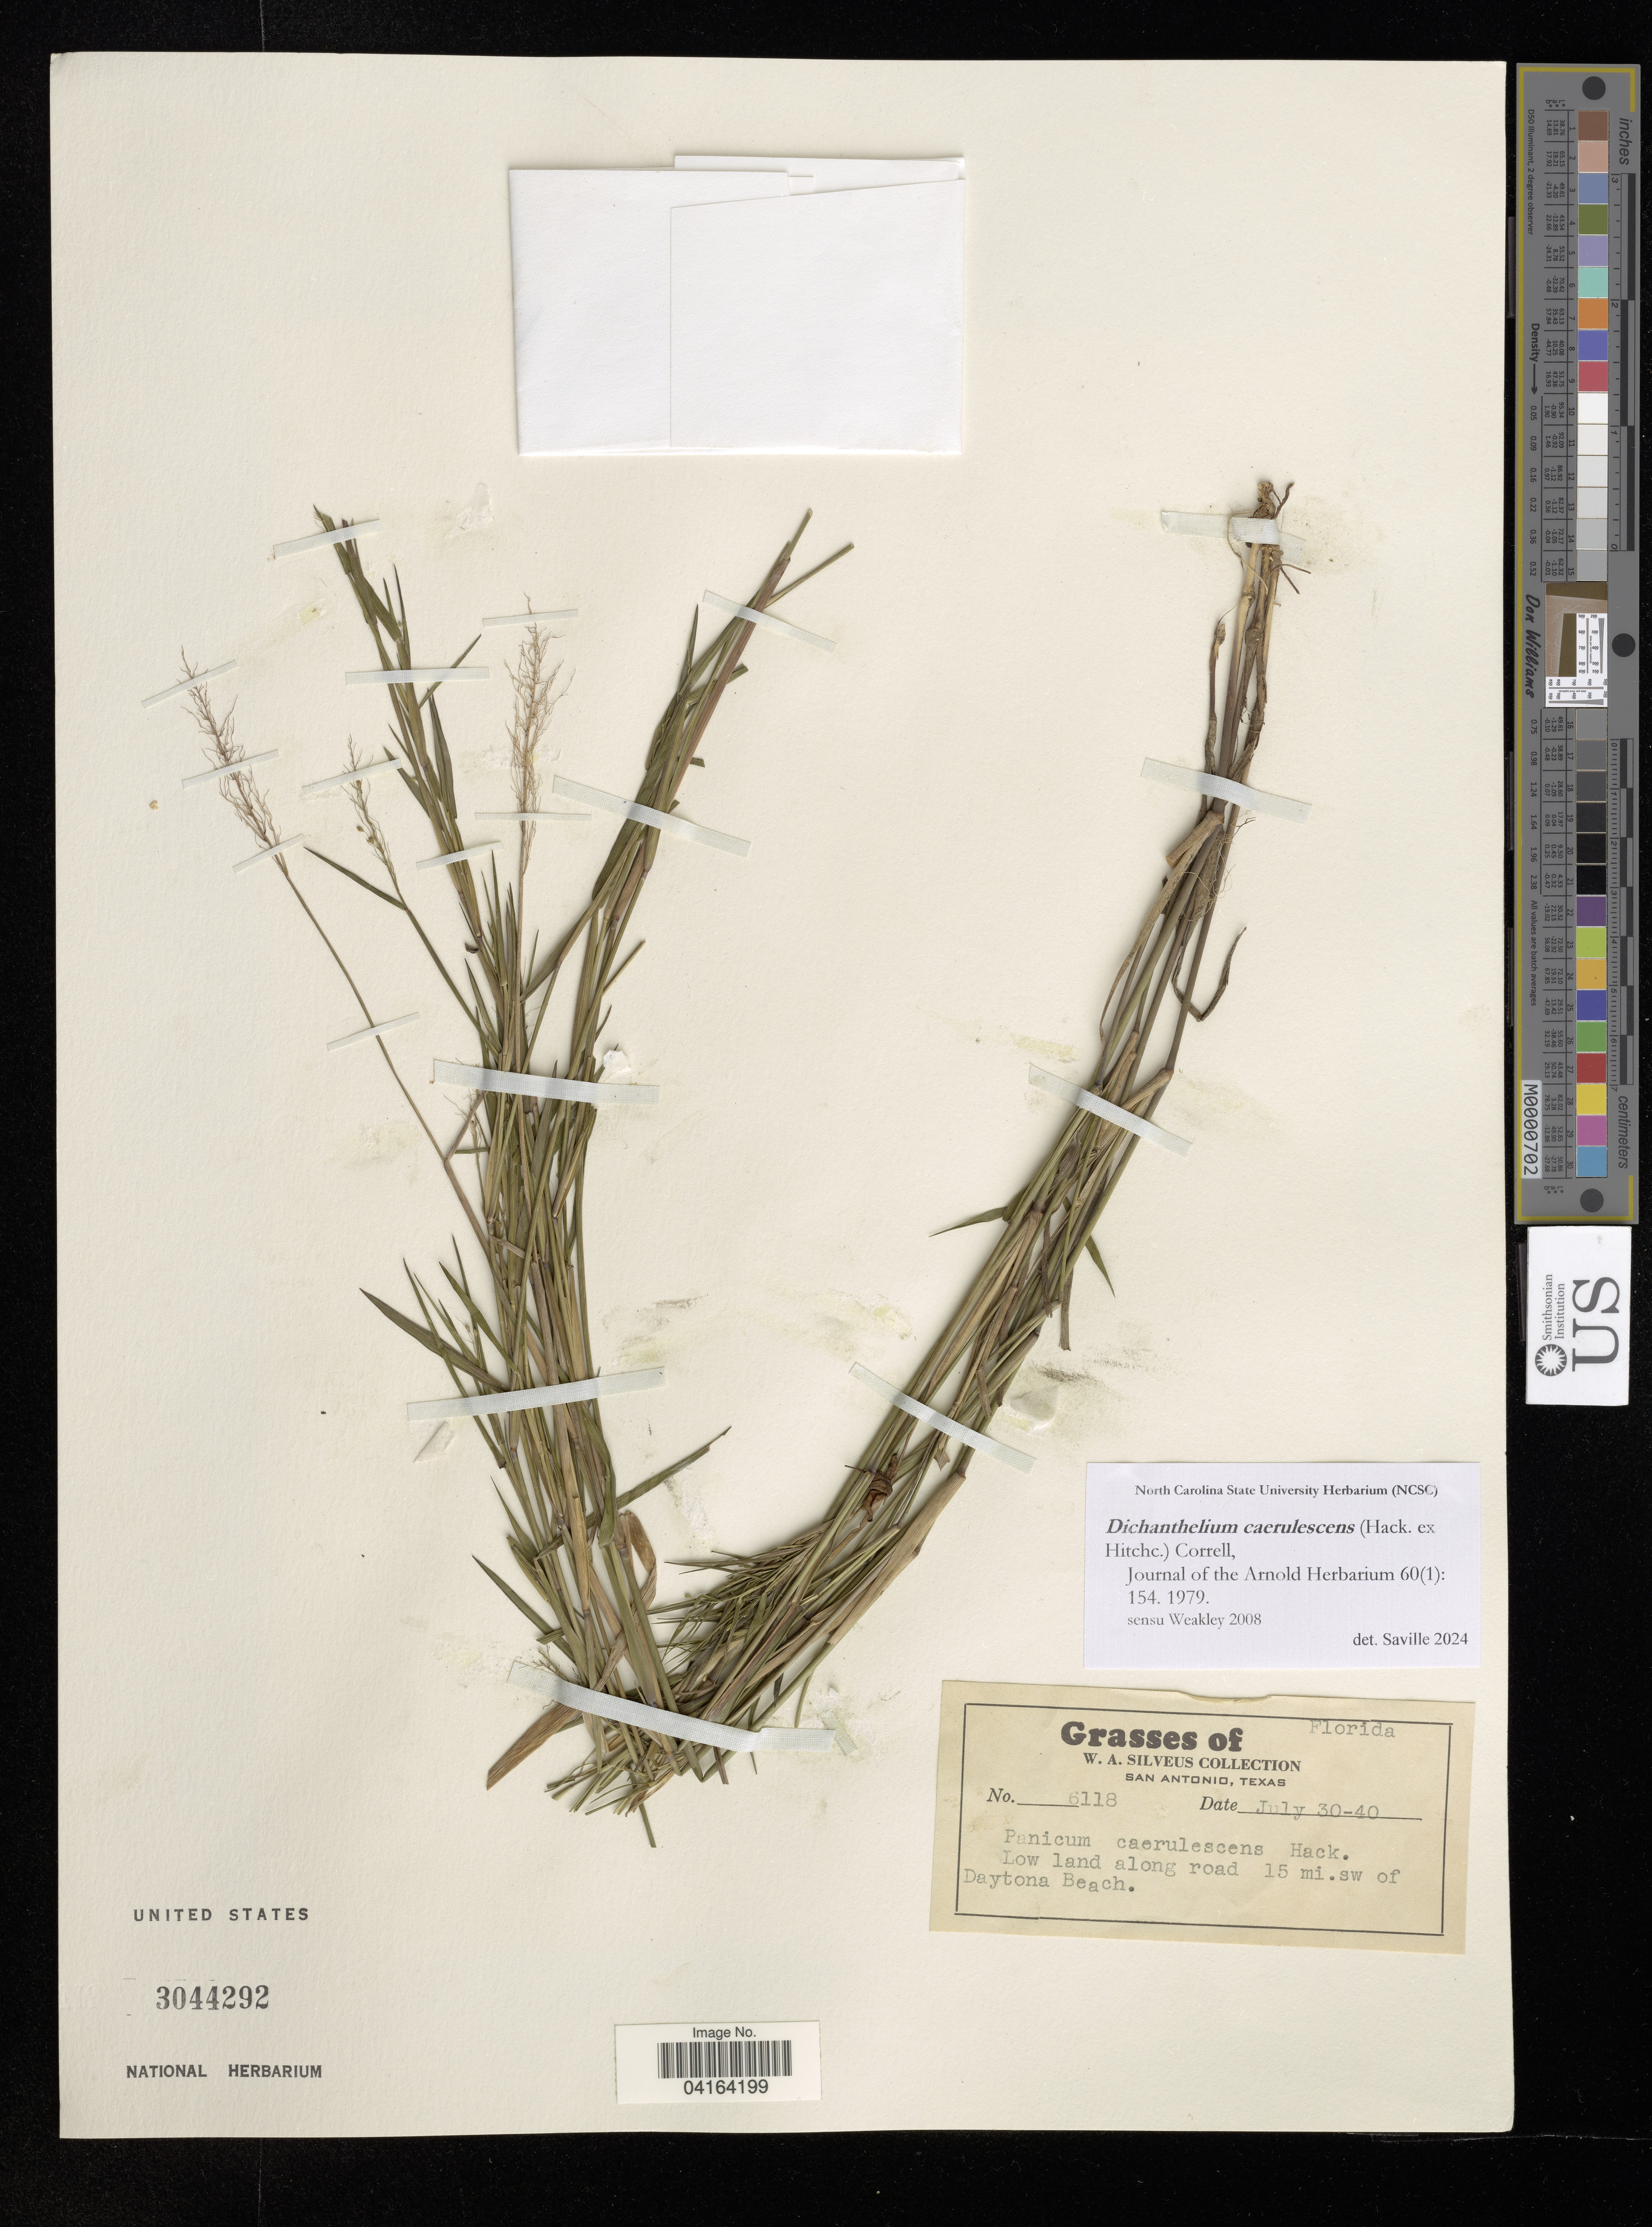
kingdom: Plantae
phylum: Tracheophyta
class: Liliopsida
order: Poales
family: Poaceae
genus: Dichanthelium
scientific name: Dichanthelium caerulescens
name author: (Hack. ex Hitchc.) Correll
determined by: Saville, A. C., (NCSC), North Carolina State University (UNITED STATES)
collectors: W. Silveus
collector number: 6118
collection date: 1940-07-30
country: United States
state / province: Florida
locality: Low land along road 15 mi.sw of Daytona Beach.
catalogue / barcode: US 3044292